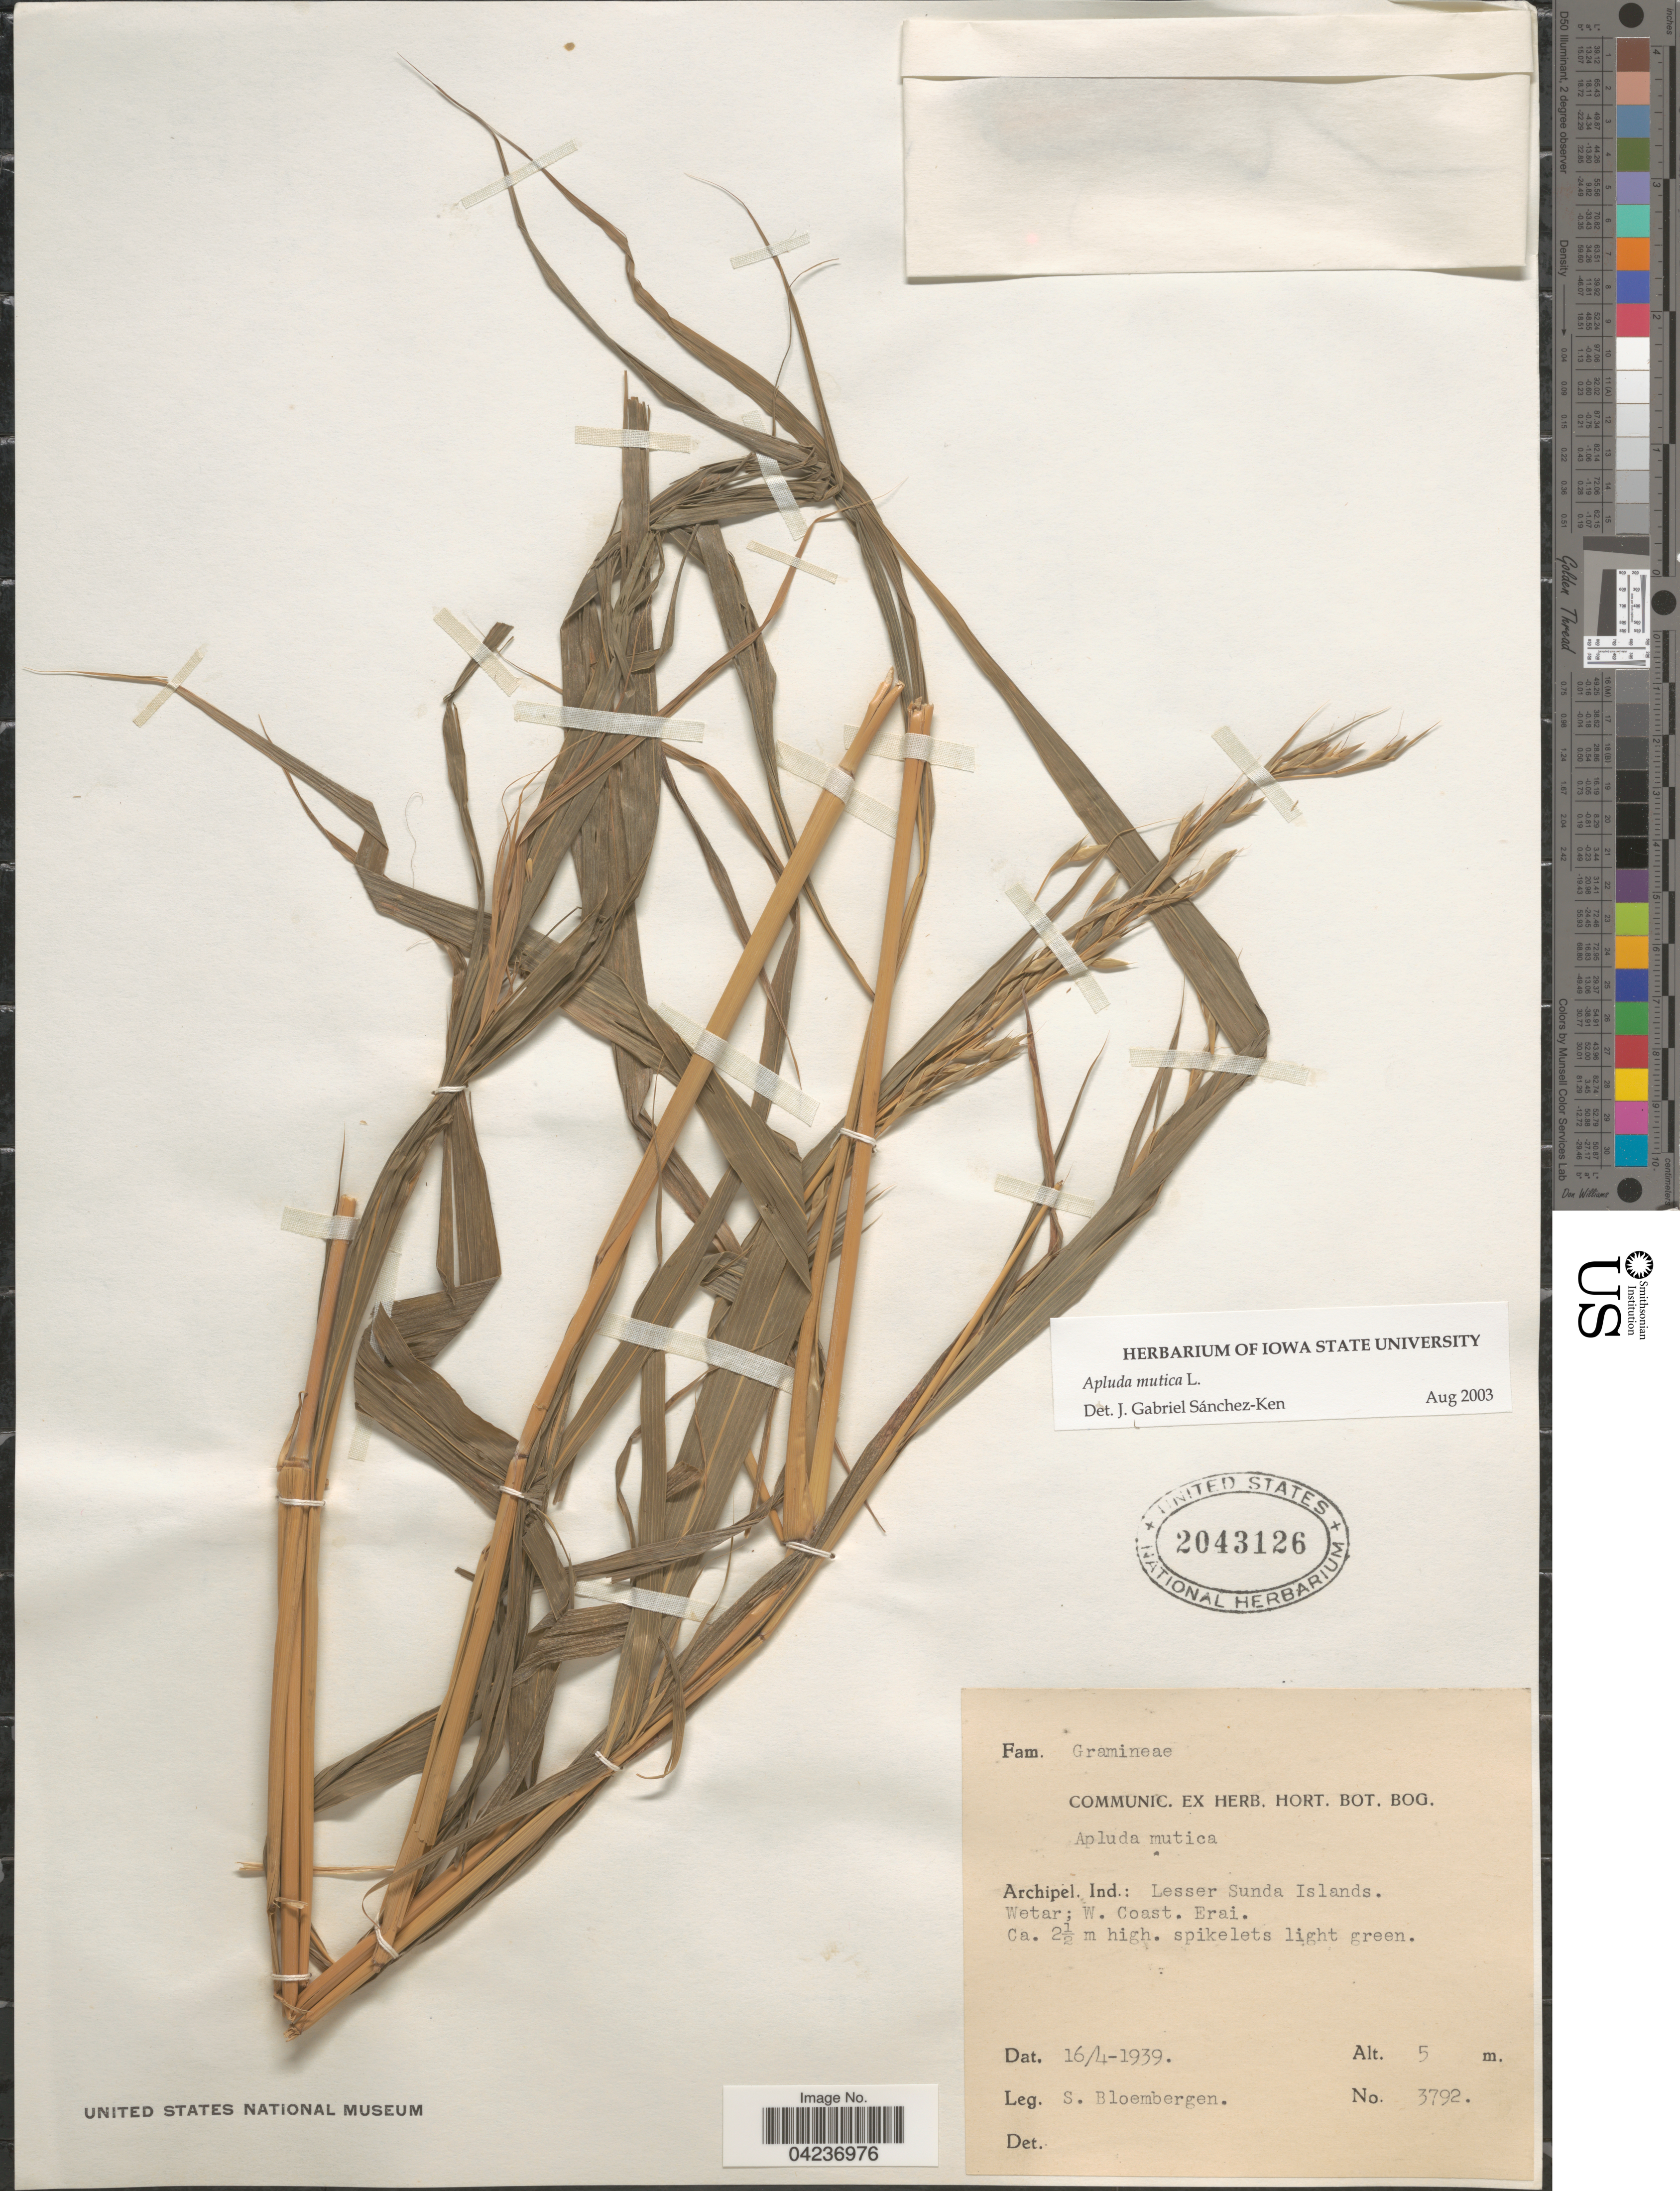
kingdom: Plantae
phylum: Tracheophyta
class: Liliopsida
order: Poales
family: Poaceae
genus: Apluda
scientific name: Apluda mutica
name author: L.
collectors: S. Bloembergen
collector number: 3792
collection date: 1939-04-16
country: Indonesia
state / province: Nusa Tenggara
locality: Archipel. Ind.: Lesser Sunda Islands. Wetar; W. Coast. Erai.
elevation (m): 5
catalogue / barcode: US 2043126